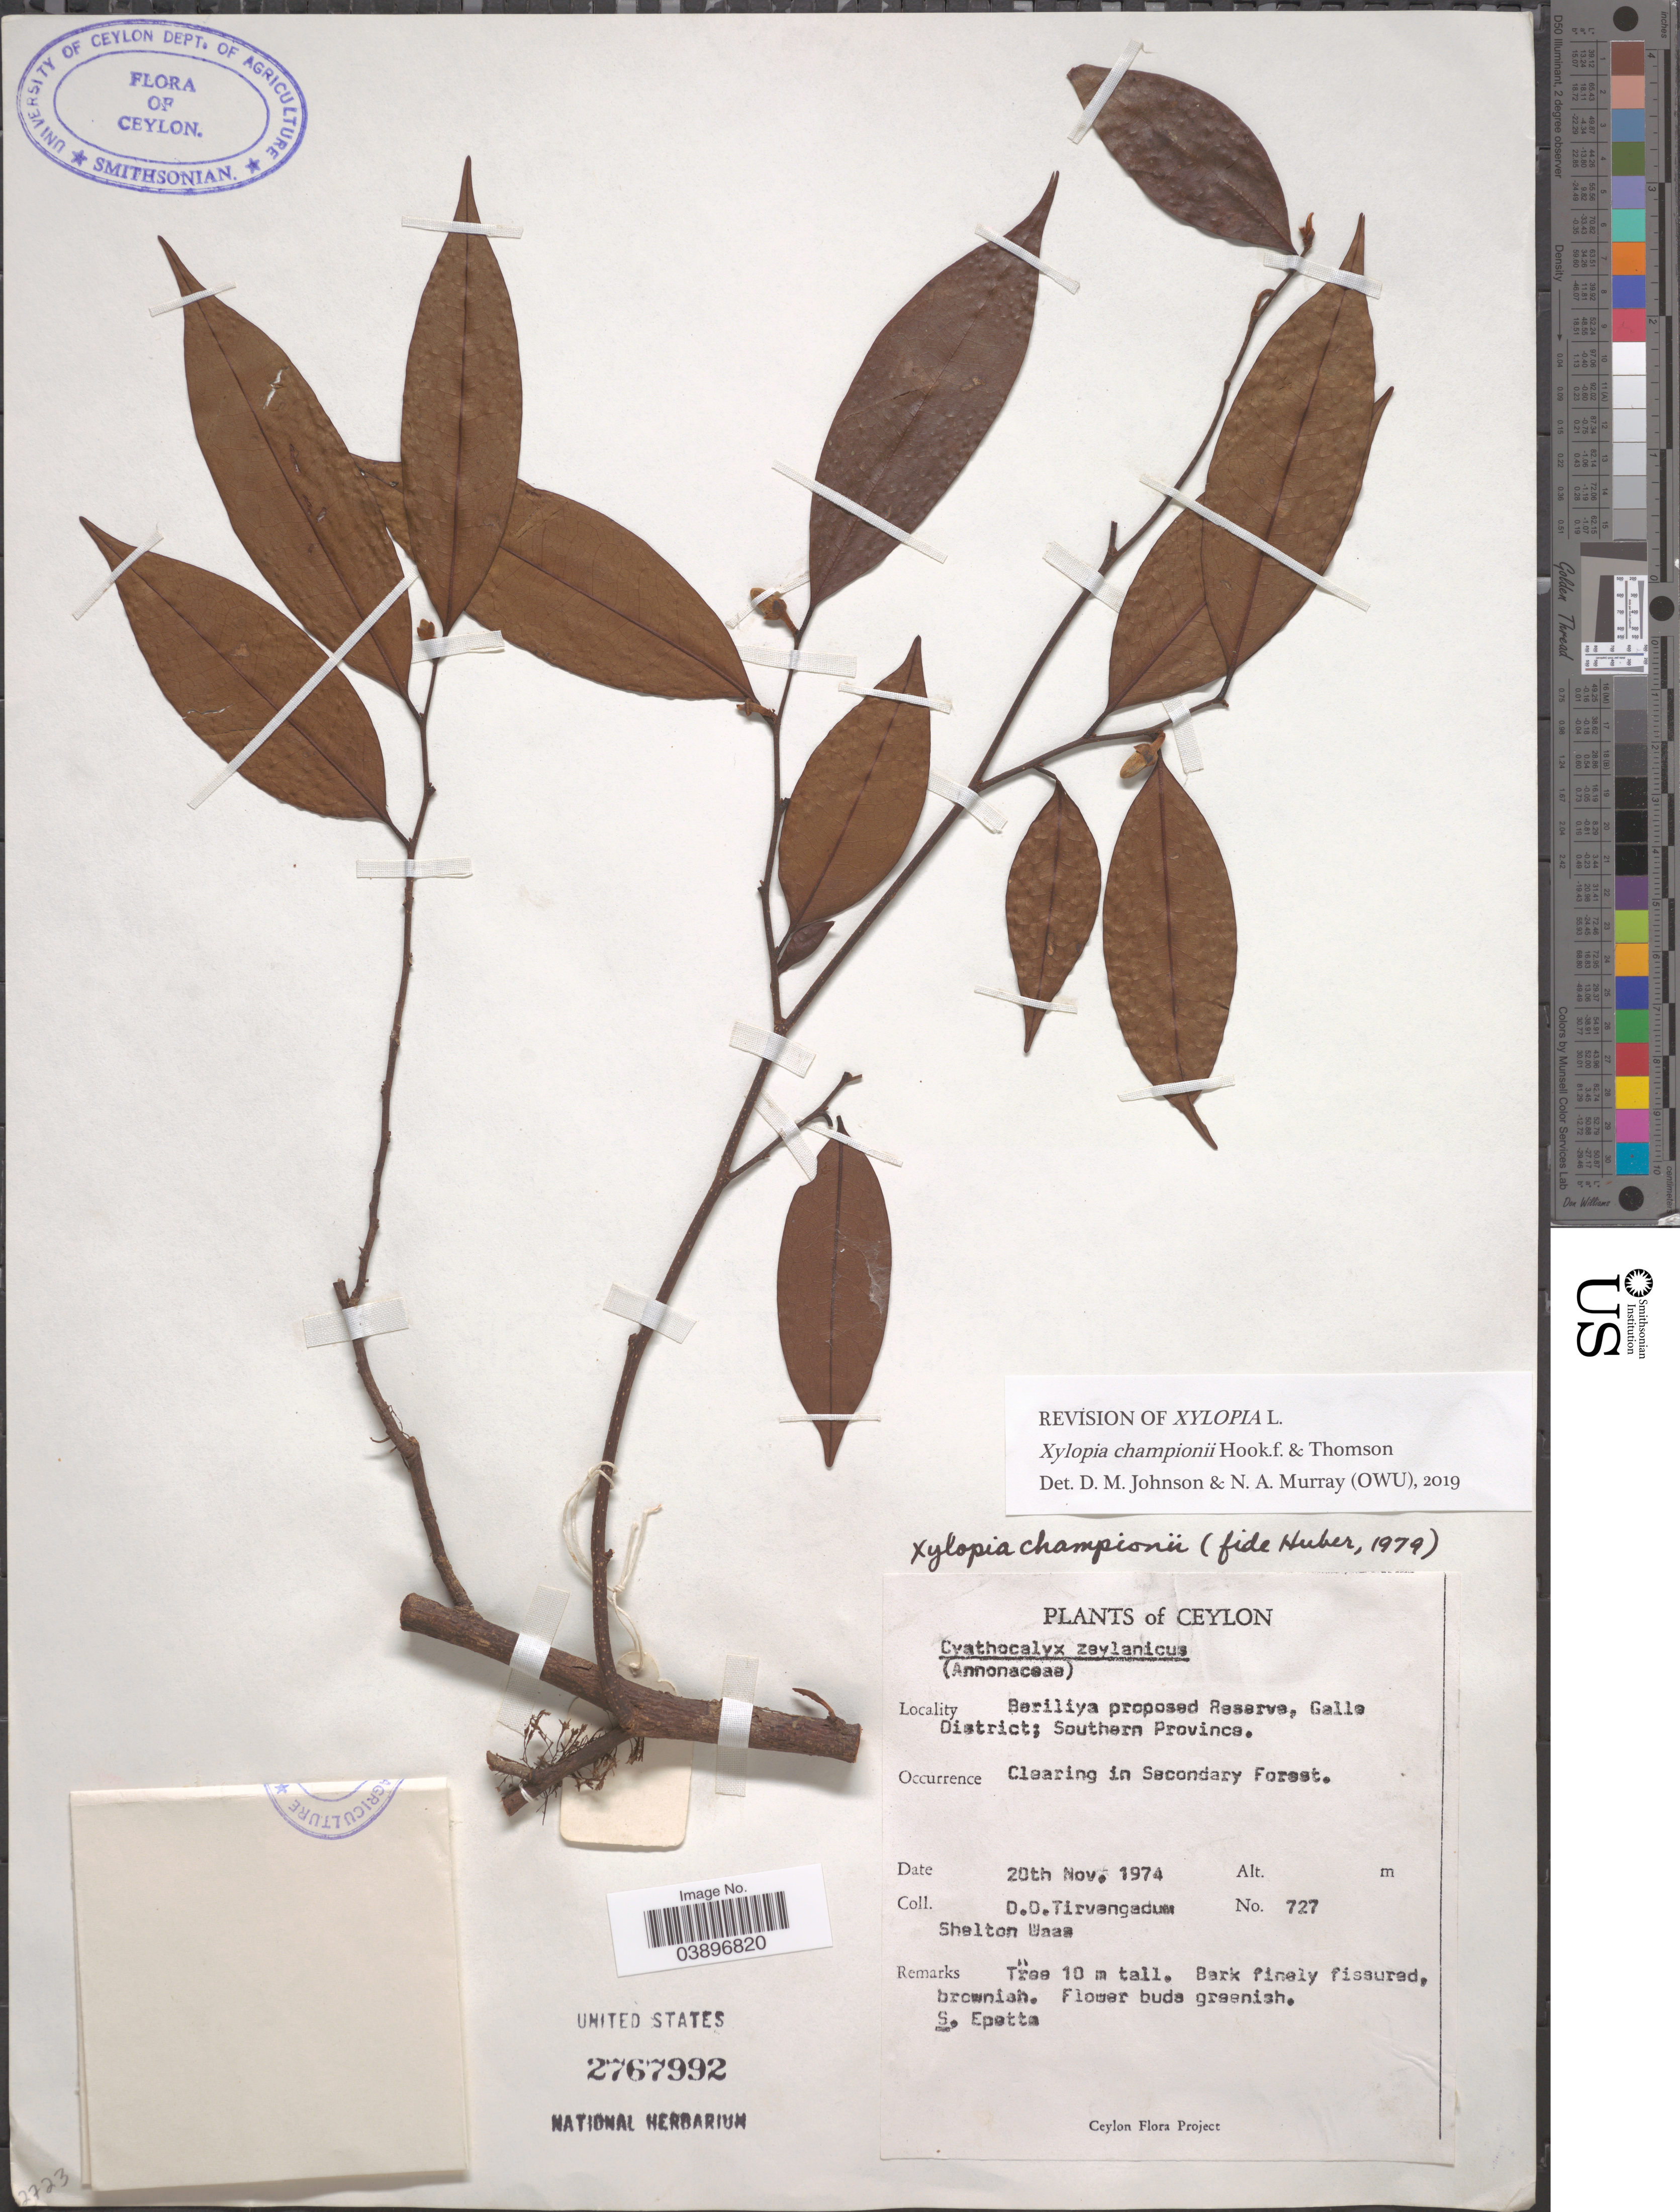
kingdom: Plantae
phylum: Tracheophyta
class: Magnoliopsida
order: Magnoliales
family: Annonaceae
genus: Xylopia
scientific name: Xylopia championii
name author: Hook. f. & Thomson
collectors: D. Tirvangadum & S. Waas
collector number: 727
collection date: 1974-11-20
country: Sri Lanka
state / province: Southern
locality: Ceylon. Beriliya proposed Reserve, Galle District. Clearing in Secondary Forest.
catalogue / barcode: US 2767992